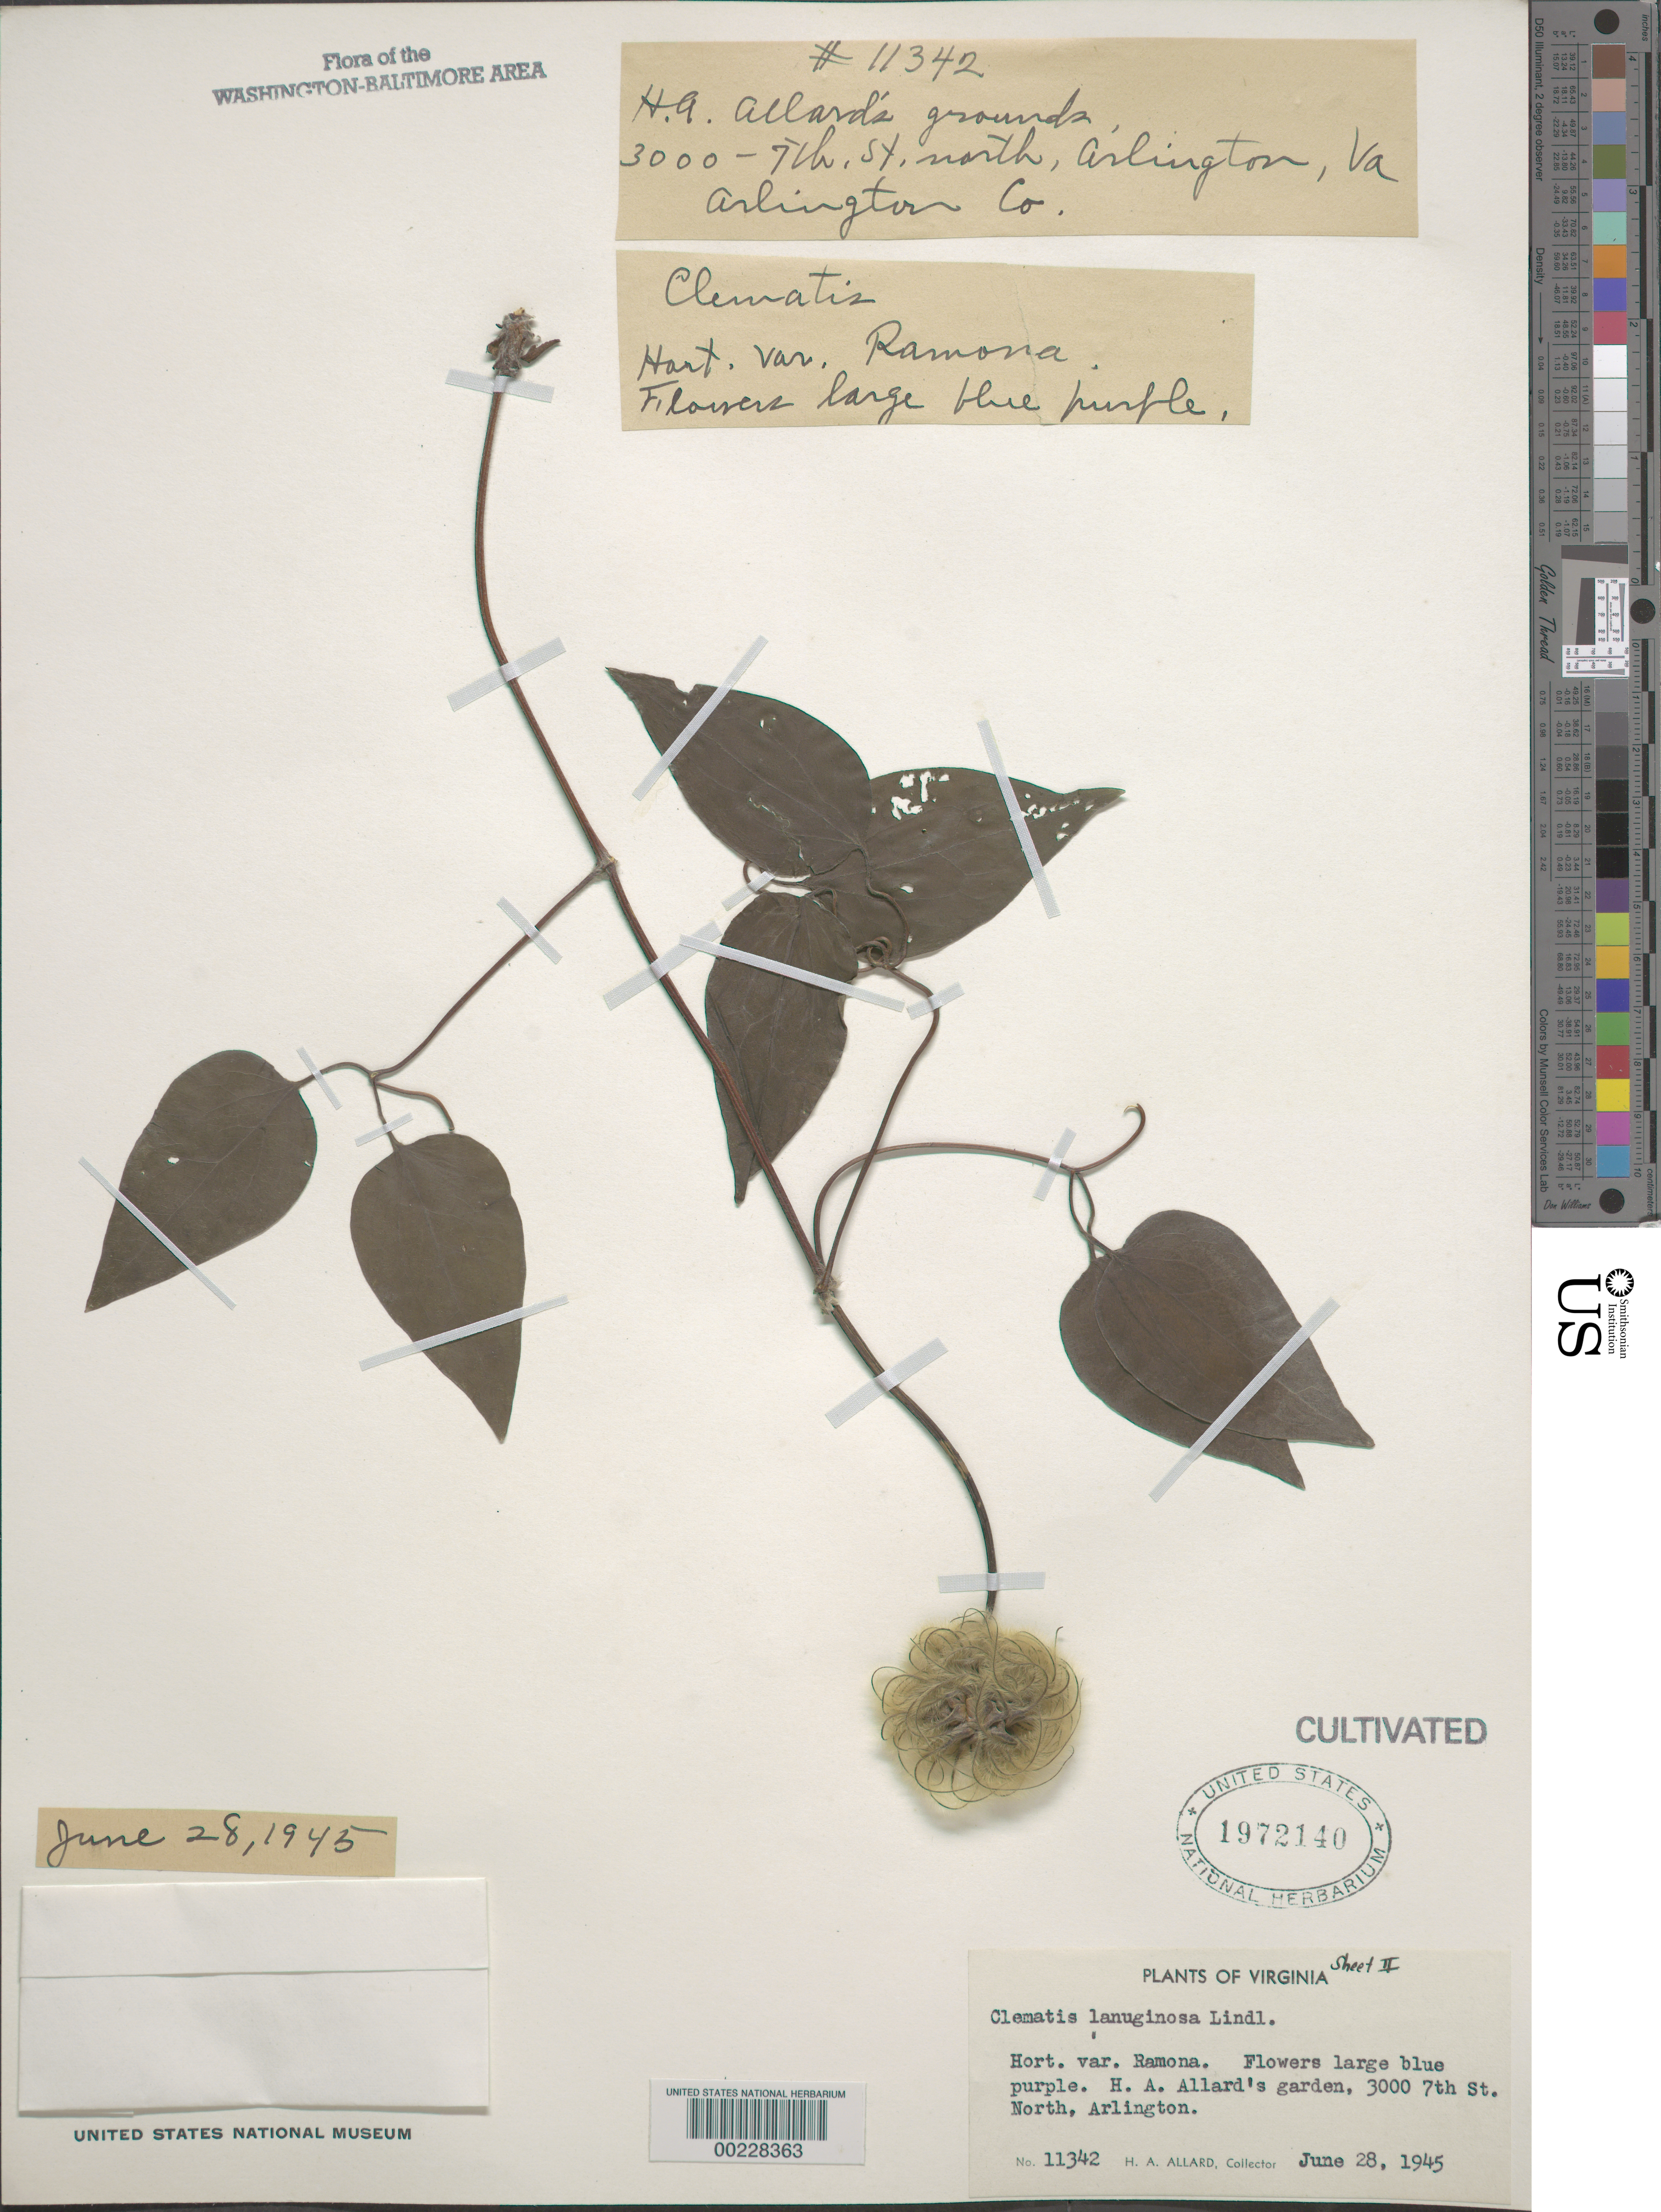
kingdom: Plantae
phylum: Tracheophyta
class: Magnoliopsida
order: Ranunculales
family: Ranunculaceae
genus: Clematis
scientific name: Clematis lanuginosa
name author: Lindl.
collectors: H. A. Allard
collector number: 11342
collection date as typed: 28 Jun 1945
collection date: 1945-06-28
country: United States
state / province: Virginia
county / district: Arlington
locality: Arlington, 3000 7th St N, H.A. Allard's Garden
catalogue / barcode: US 1972140